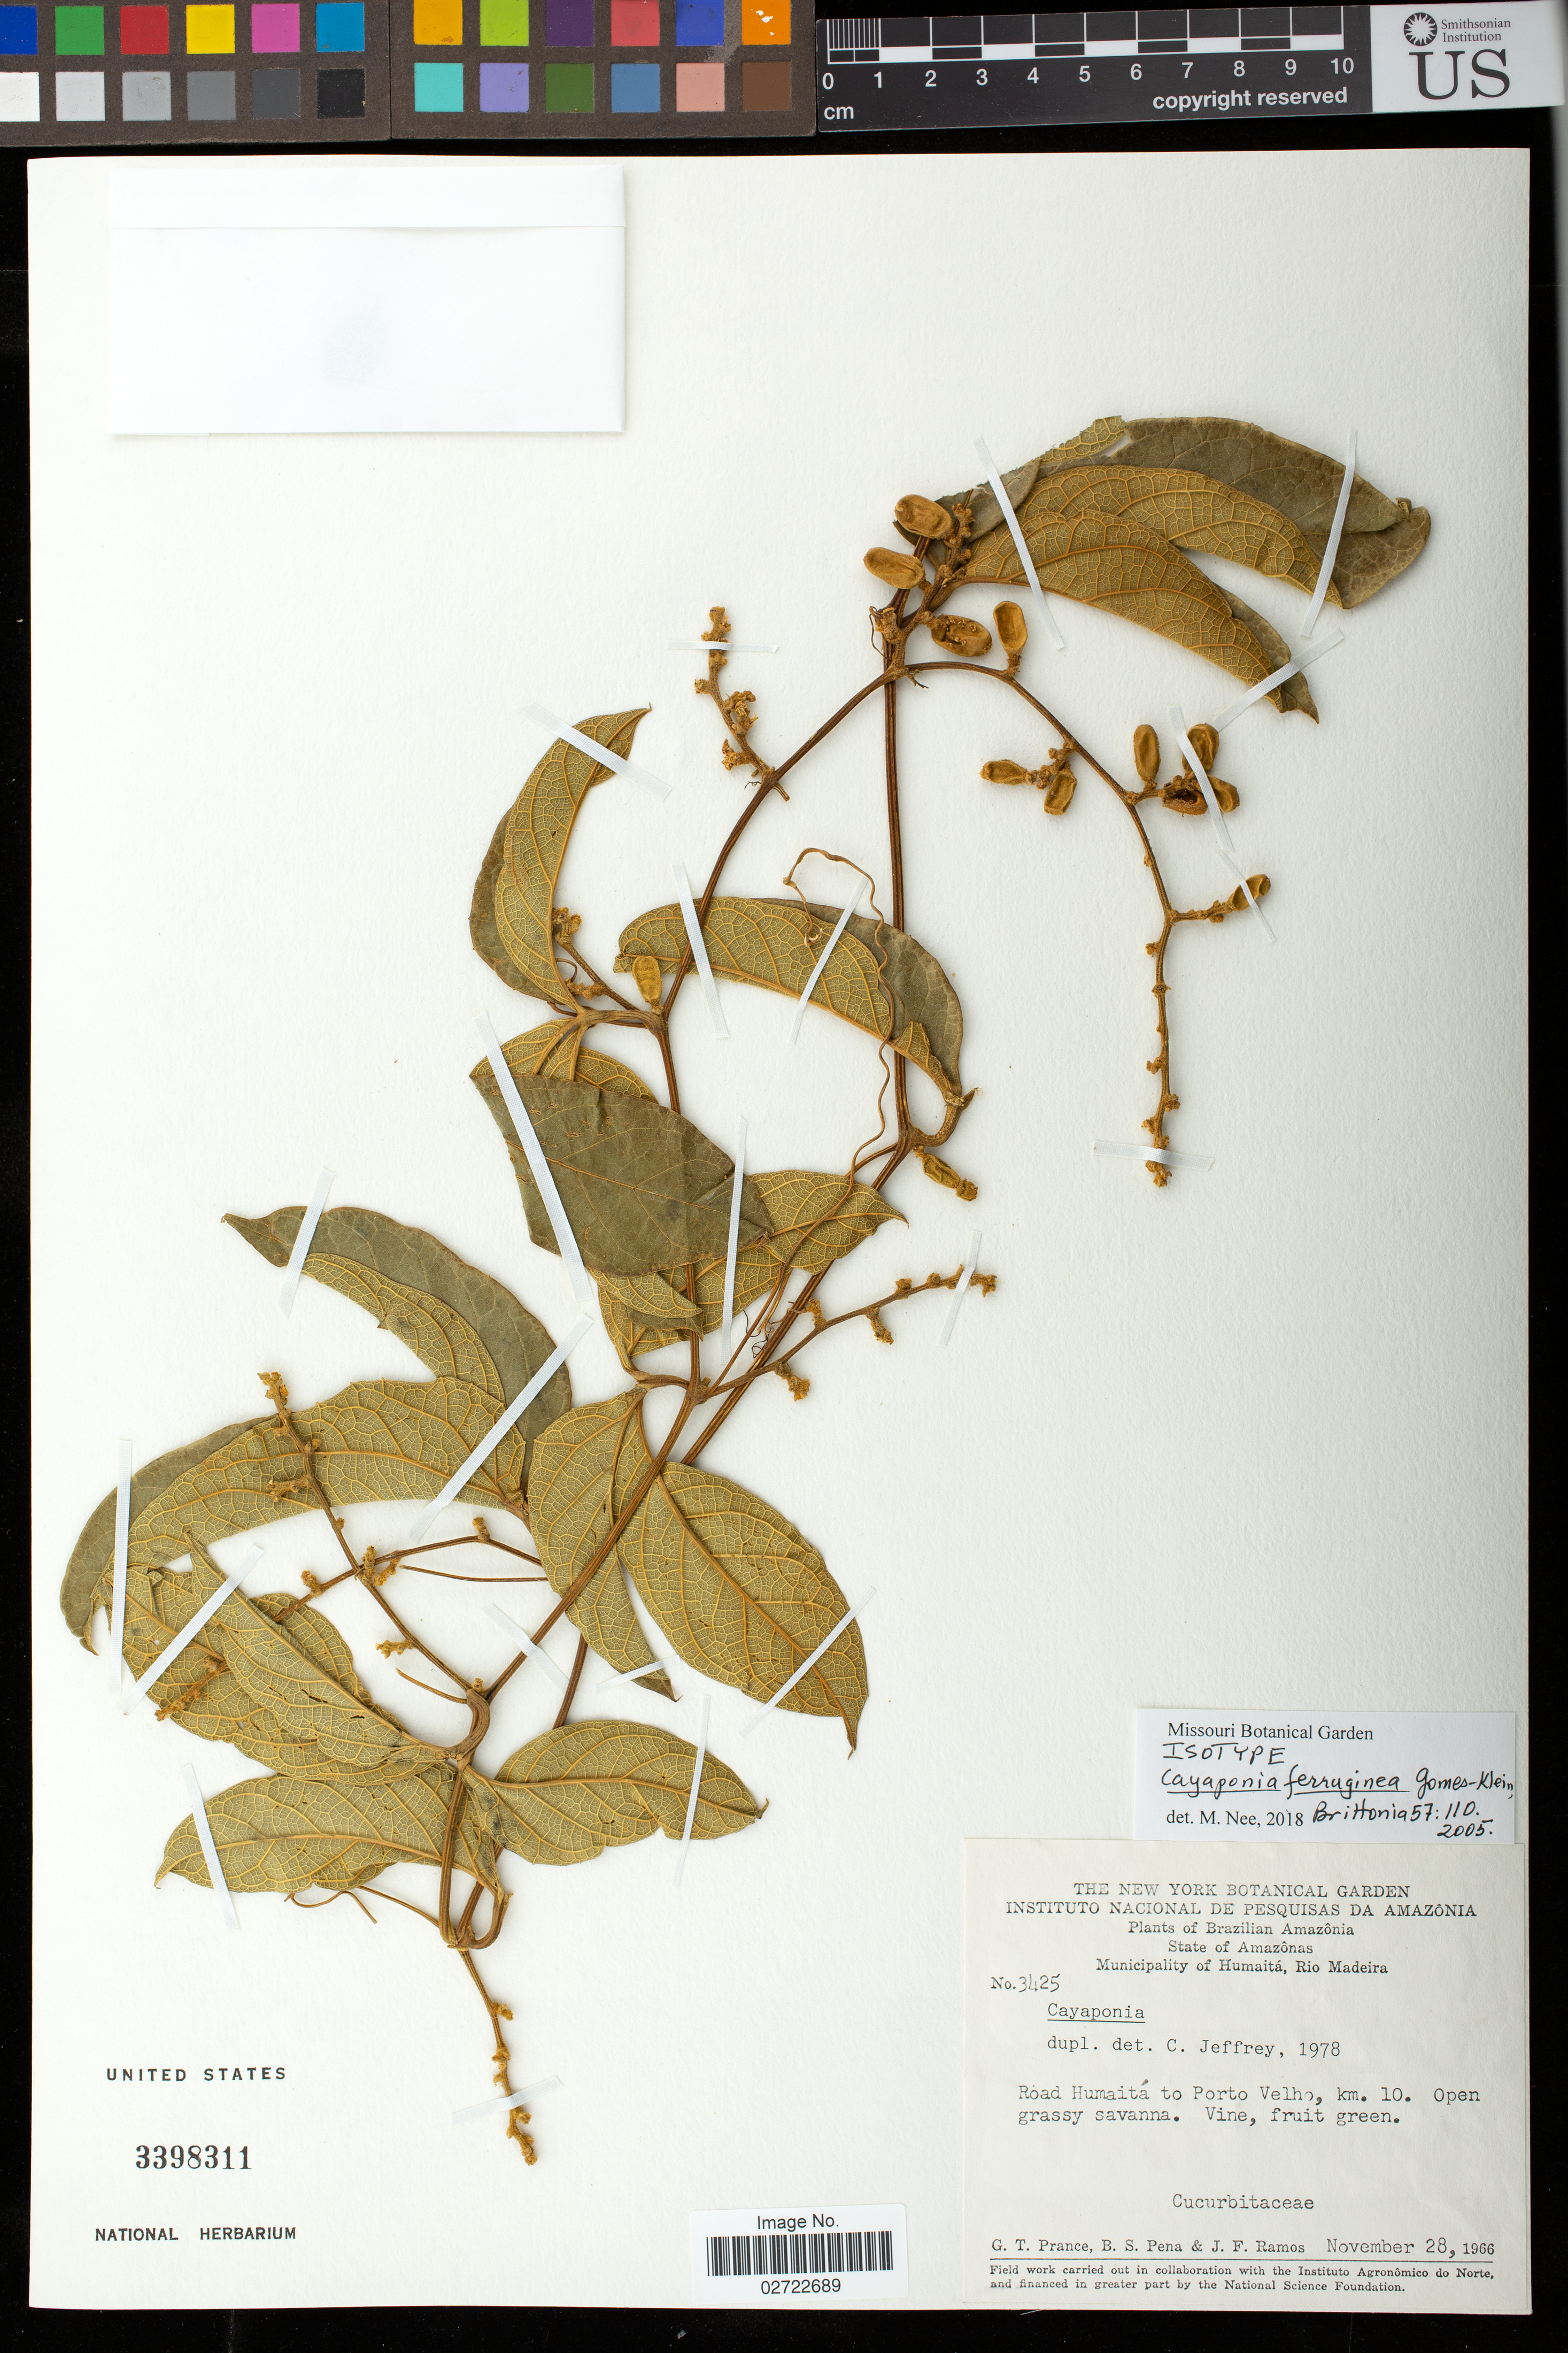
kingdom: Plantae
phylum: Tracheophyta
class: Magnoliopsida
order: Cucurbitales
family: Cucurbitaceae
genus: Cayaponia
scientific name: Cayaponia ferruginea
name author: Gomes-Klein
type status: Isotype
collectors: G. T. Prance, B. S. Pena & J. F. Ramos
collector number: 3425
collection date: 1966-11-28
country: Brazil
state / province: Amazonas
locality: Brazilian Amazonia. State of Amazonas. Municipality of Humaitá, Rio Madeira. Road Humaitá to Porto Velho, km. 10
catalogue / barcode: US 3398311